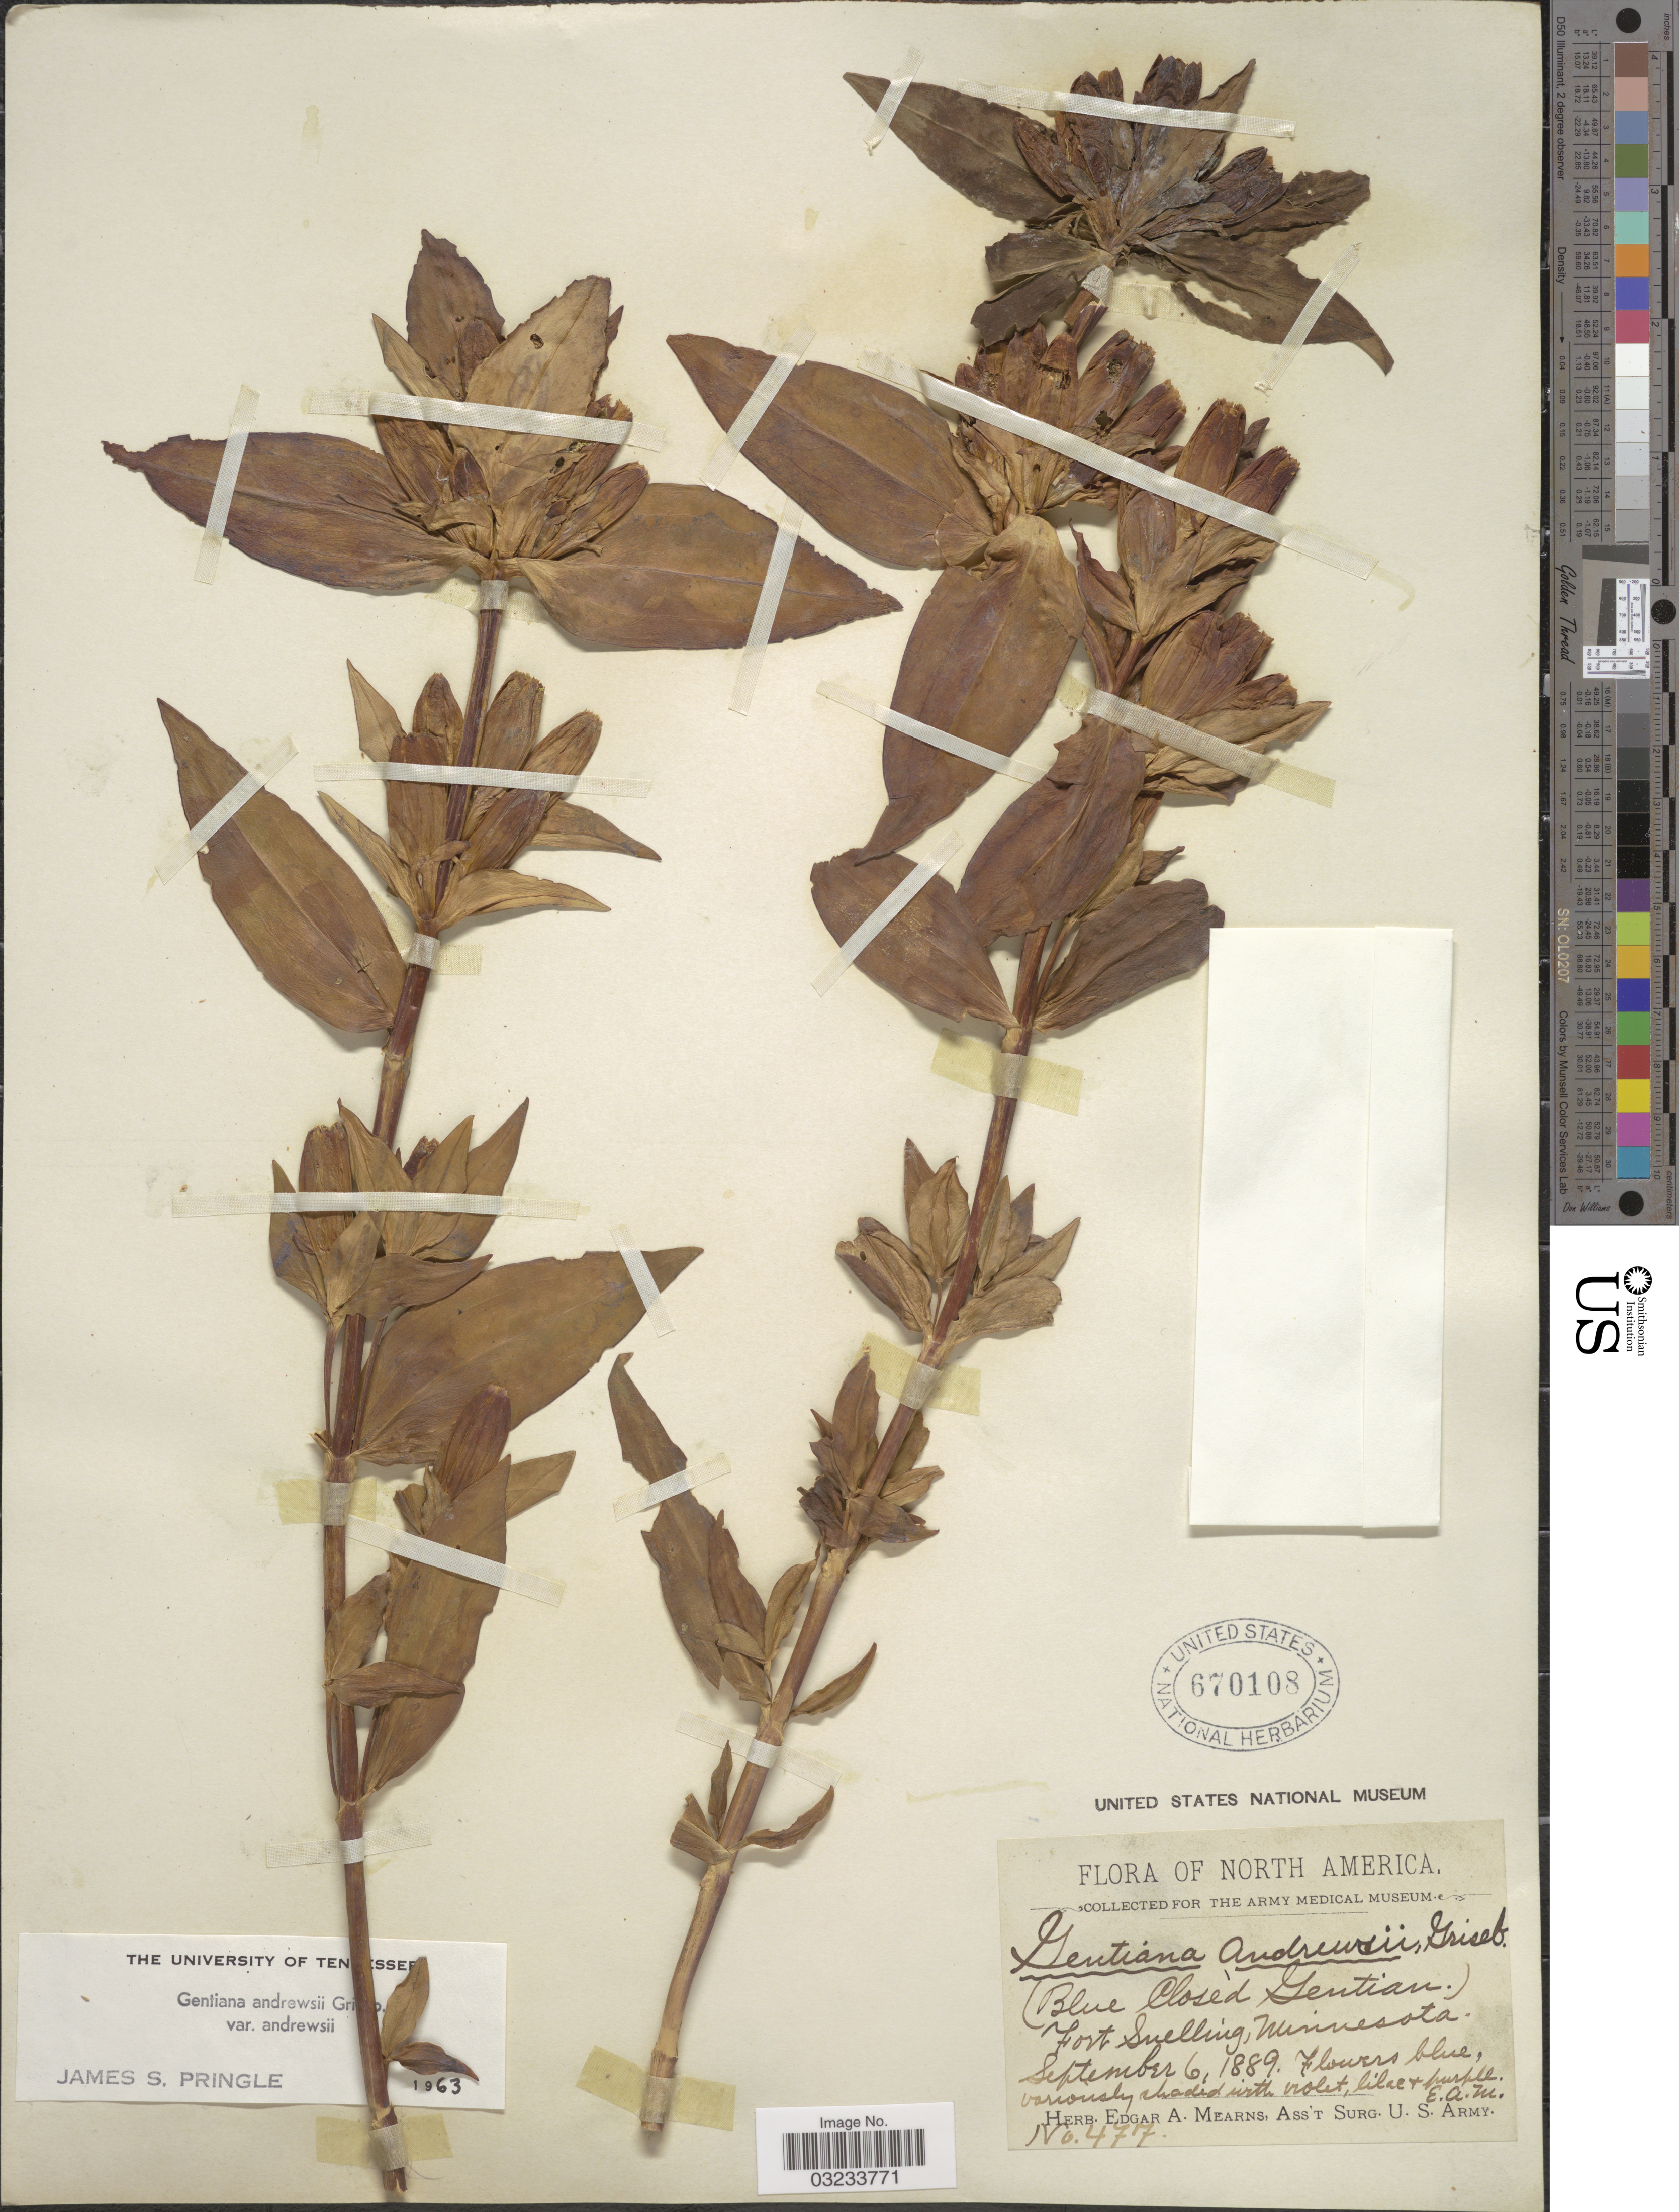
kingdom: Plantae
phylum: Tracheophyta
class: Magnoliopsida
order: Gentianales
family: Gentianaceae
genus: Gentiana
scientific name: Gentiana andrewsii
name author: Griseb.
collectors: E. A. Mearns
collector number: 477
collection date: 1889-09-06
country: United States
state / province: Minnesota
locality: Fort Snelling.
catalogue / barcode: US 670108